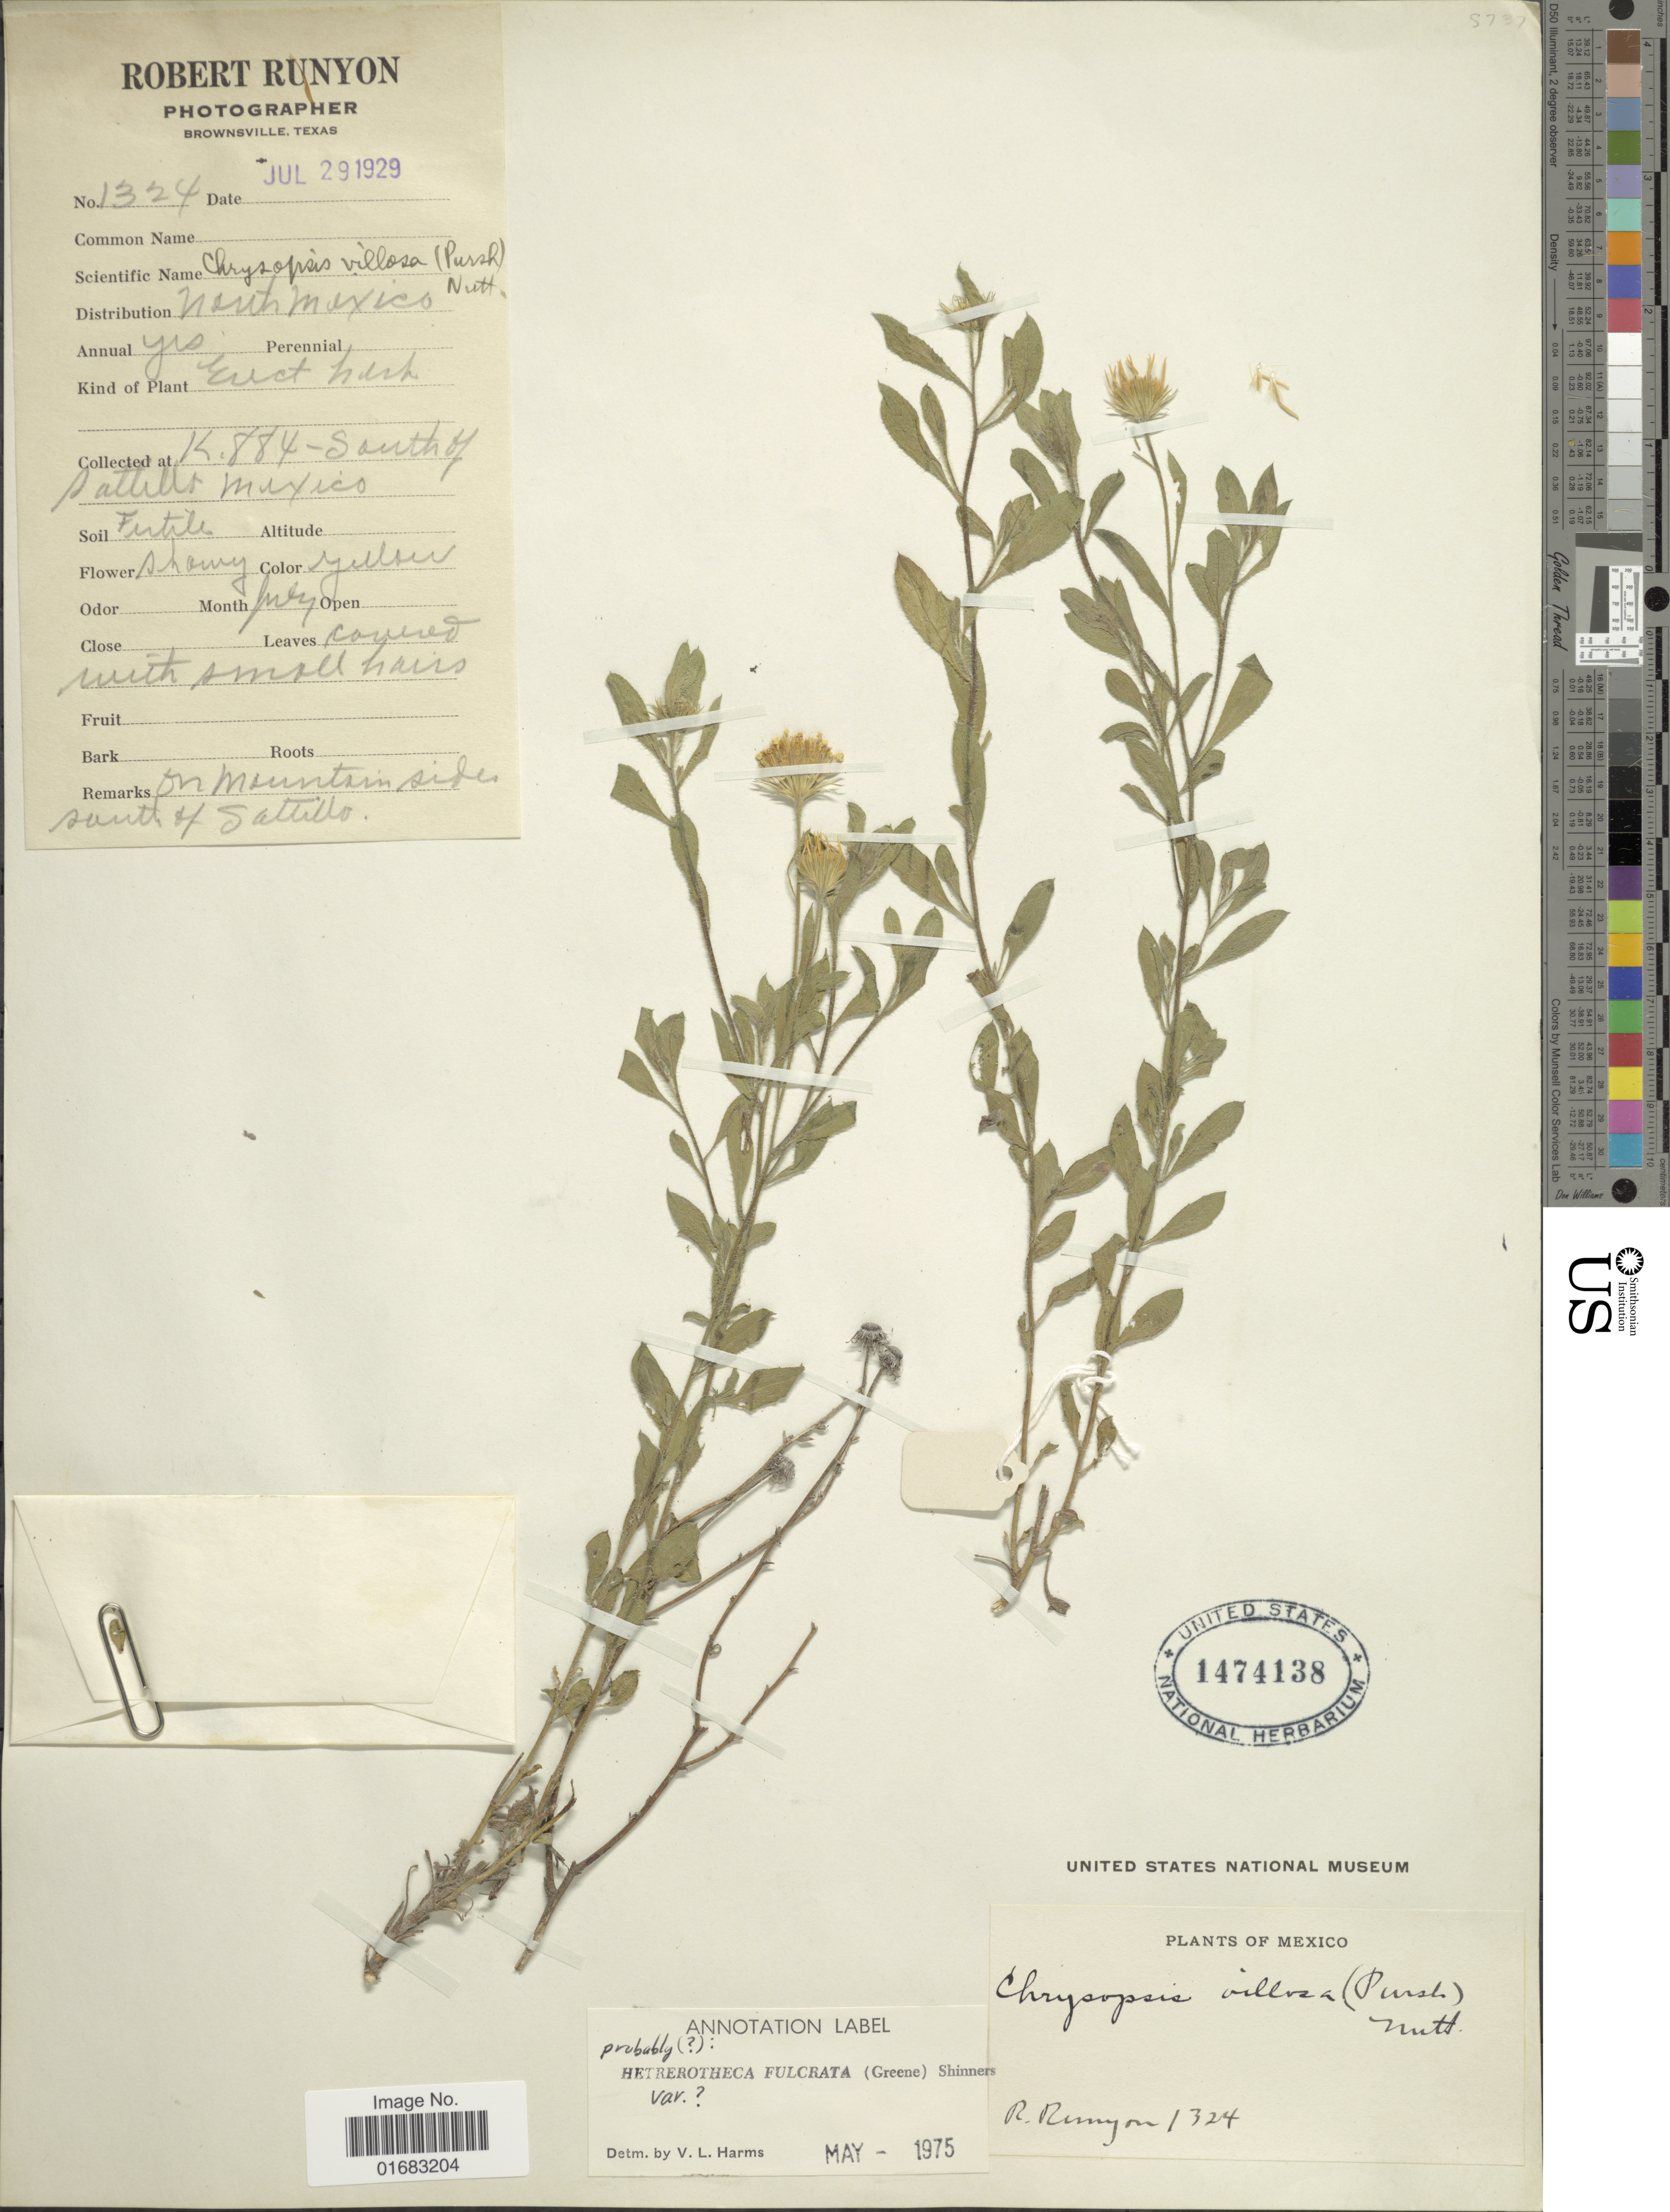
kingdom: Plantae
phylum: Tracheophyta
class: Magnoliopsida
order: Asterales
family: Asteraceae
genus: Heterotheca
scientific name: Heterotheca fulcrata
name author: (Greene) Shinners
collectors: R. Runyon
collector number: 1324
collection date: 1929-07-29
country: Mexico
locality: Mexico. K. 884-South of Sattelo Mexico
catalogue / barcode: US 1474138